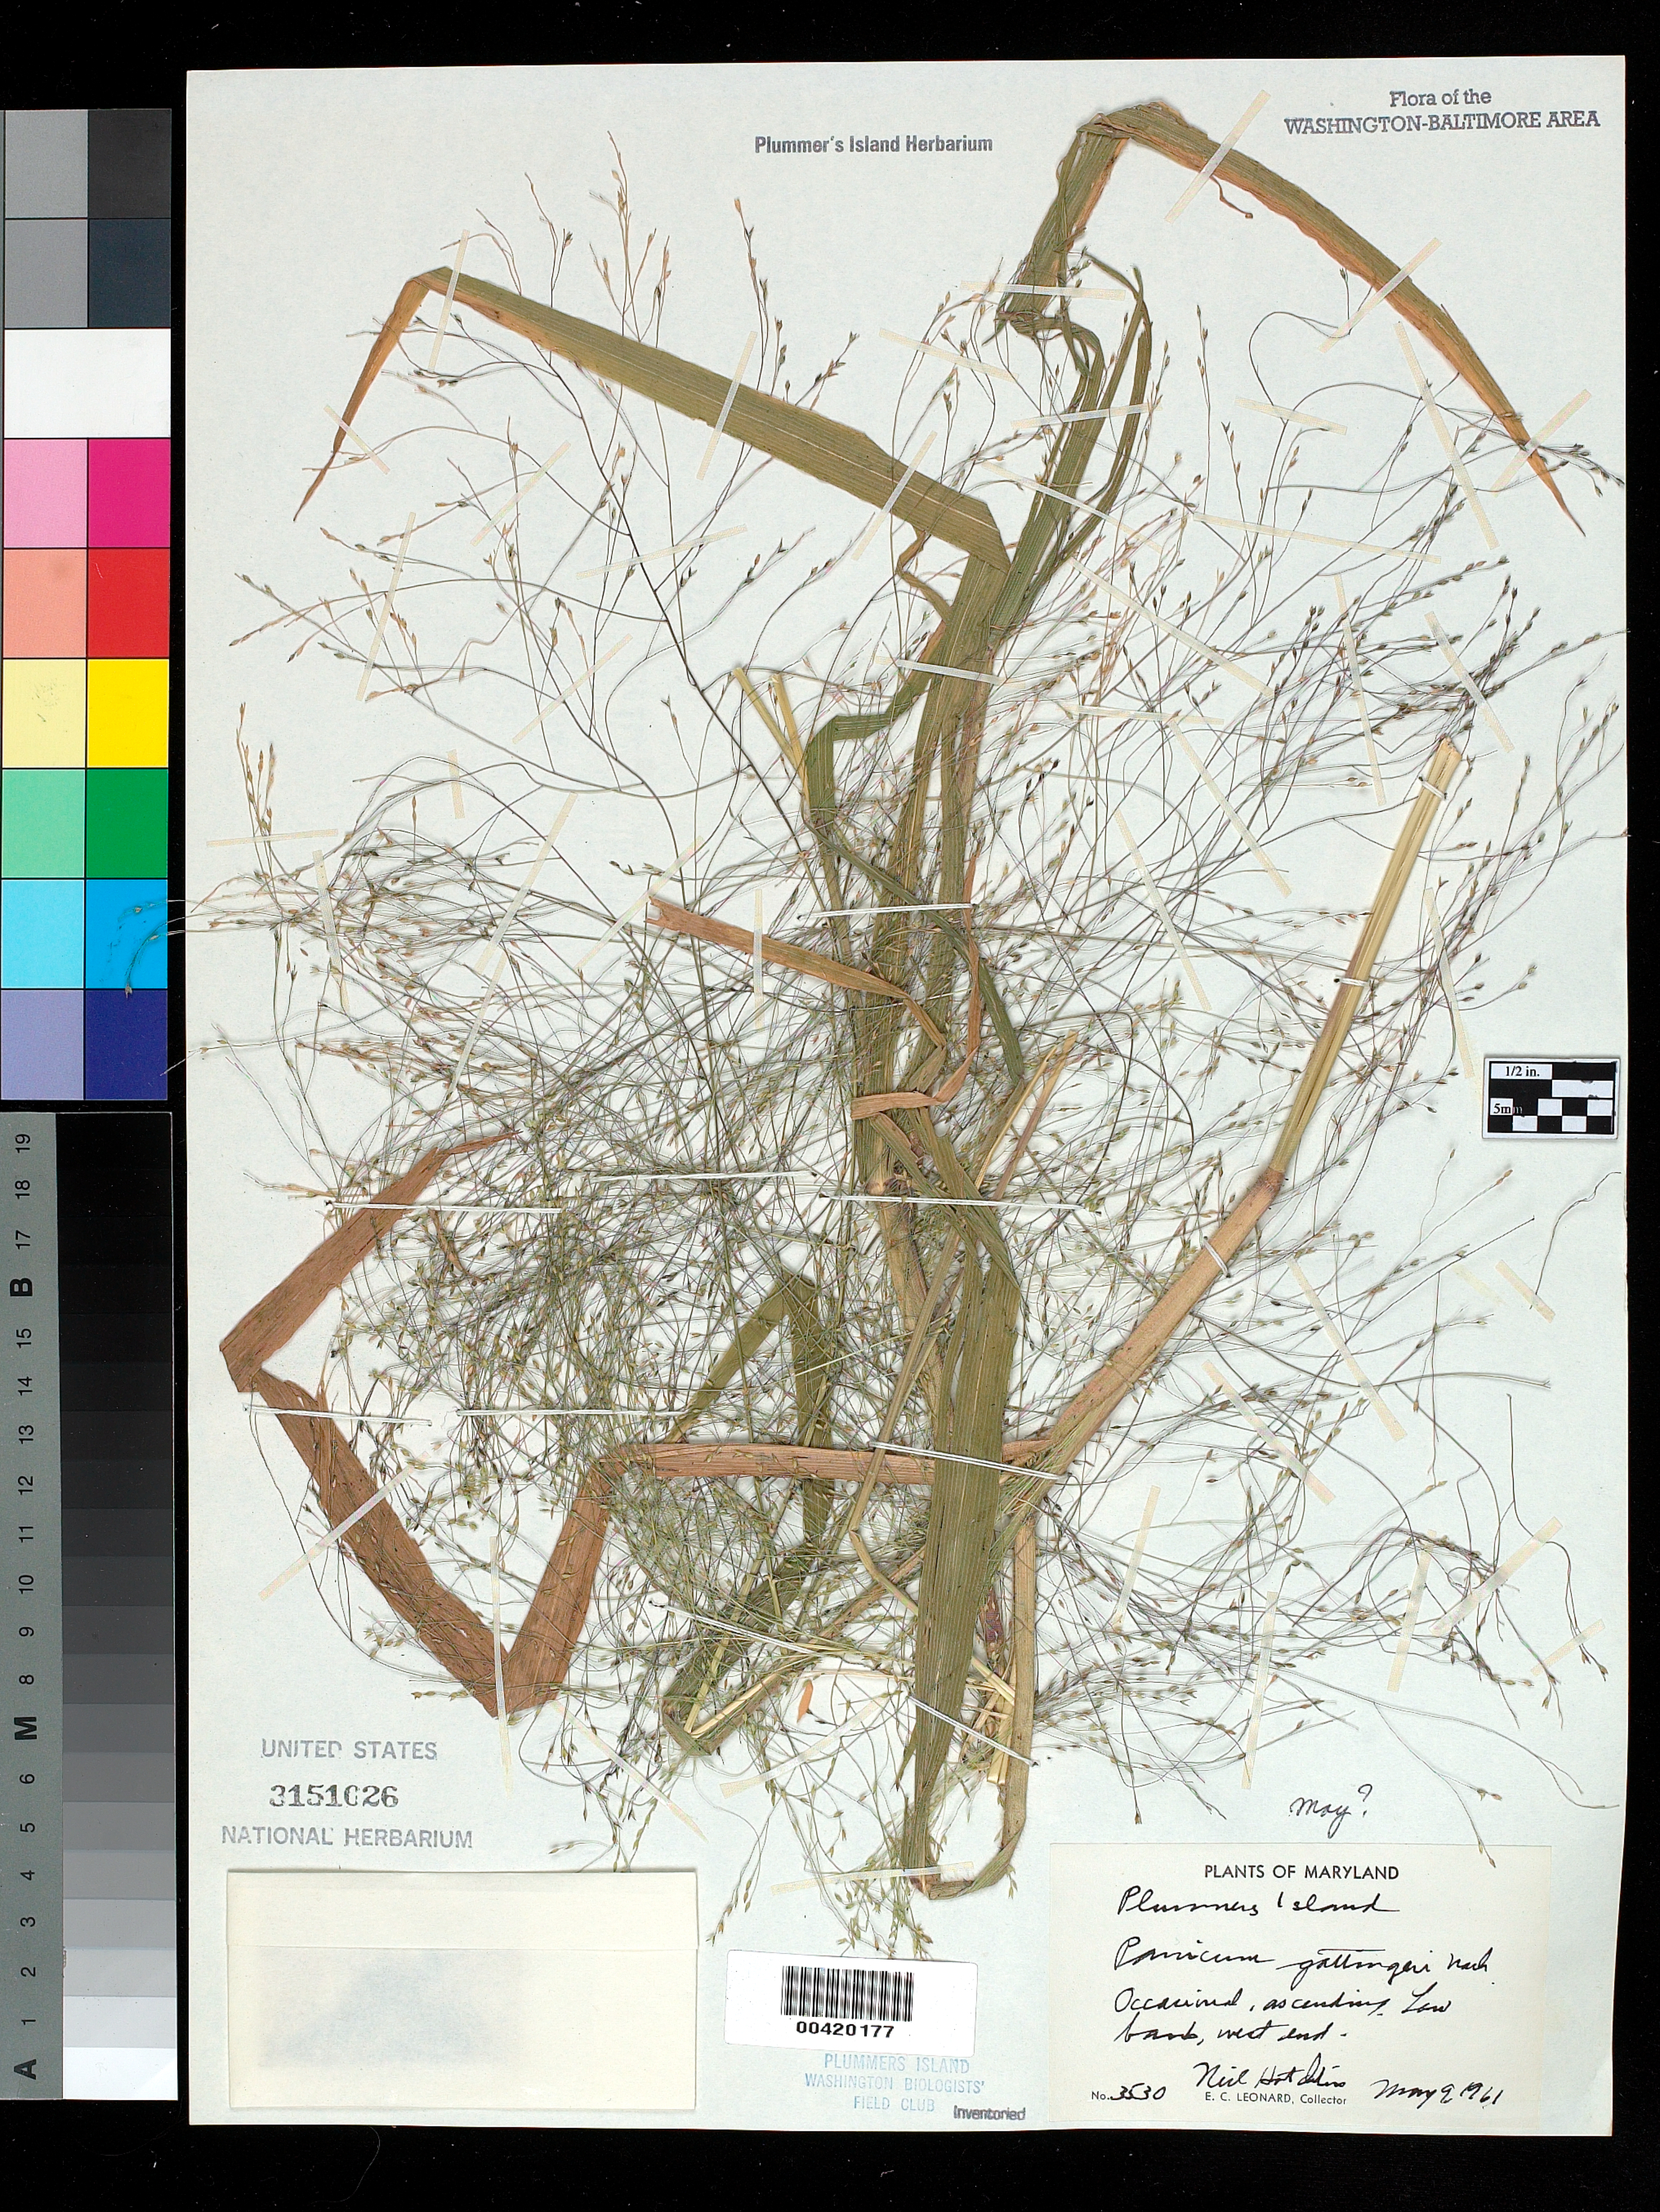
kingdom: Plantae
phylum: Tracheophyta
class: Liliopsida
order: Poales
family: Poaceae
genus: Panicum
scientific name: Panicum philadelphicum var. gattingeri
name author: (Nash) Freckmann & Lelong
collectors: E. C. Leonard & N. Hotchkiss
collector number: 3530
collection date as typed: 09 May 1961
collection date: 1961-05-09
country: United States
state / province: Maryland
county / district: Montgomery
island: Plummers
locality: Plummer's Island; west end C. & O. Canal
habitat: Low bank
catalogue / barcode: US 3151026